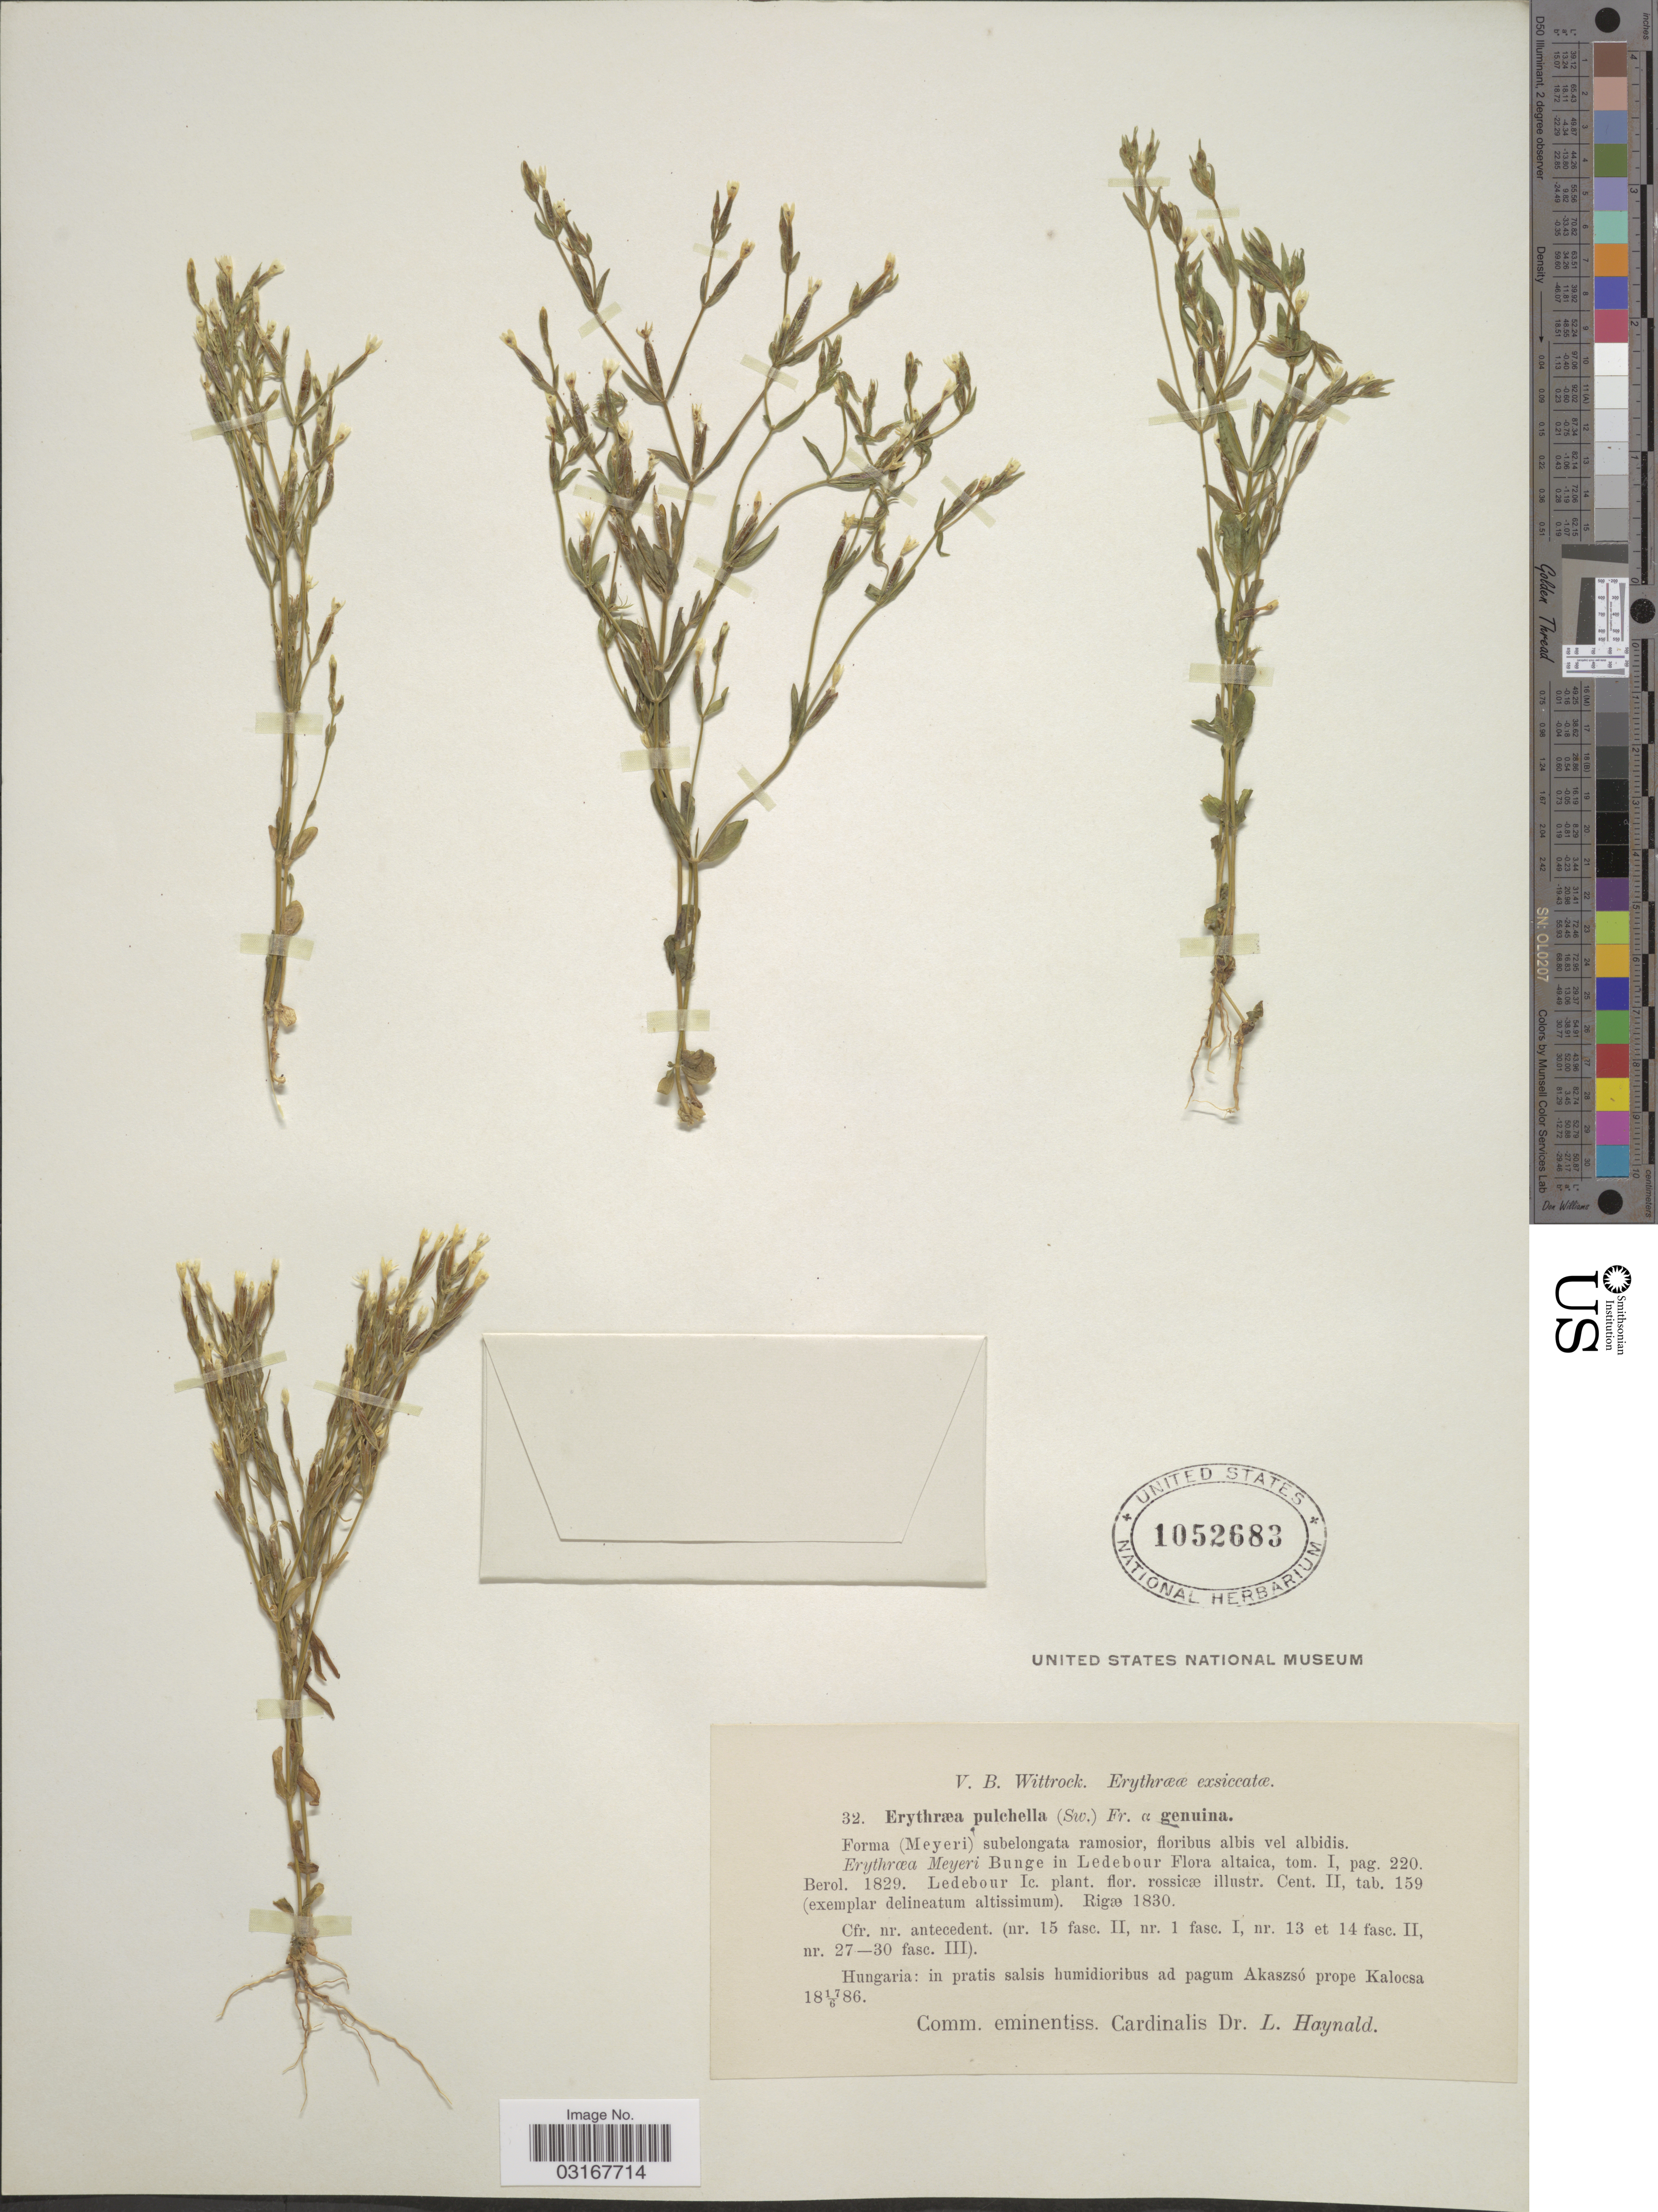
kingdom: Plantae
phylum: Tracheophyta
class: Magnoliopsida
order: Gentianales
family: Gentianaceae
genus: Centaurium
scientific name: Centaurium pulchellum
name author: (Sw.) Druce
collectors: V. Wittrock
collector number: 32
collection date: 1886-06-17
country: Hungary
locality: In pratis salsis humidioribus ad pagum Akaszsó prope Kalocsa.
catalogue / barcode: US 1052683